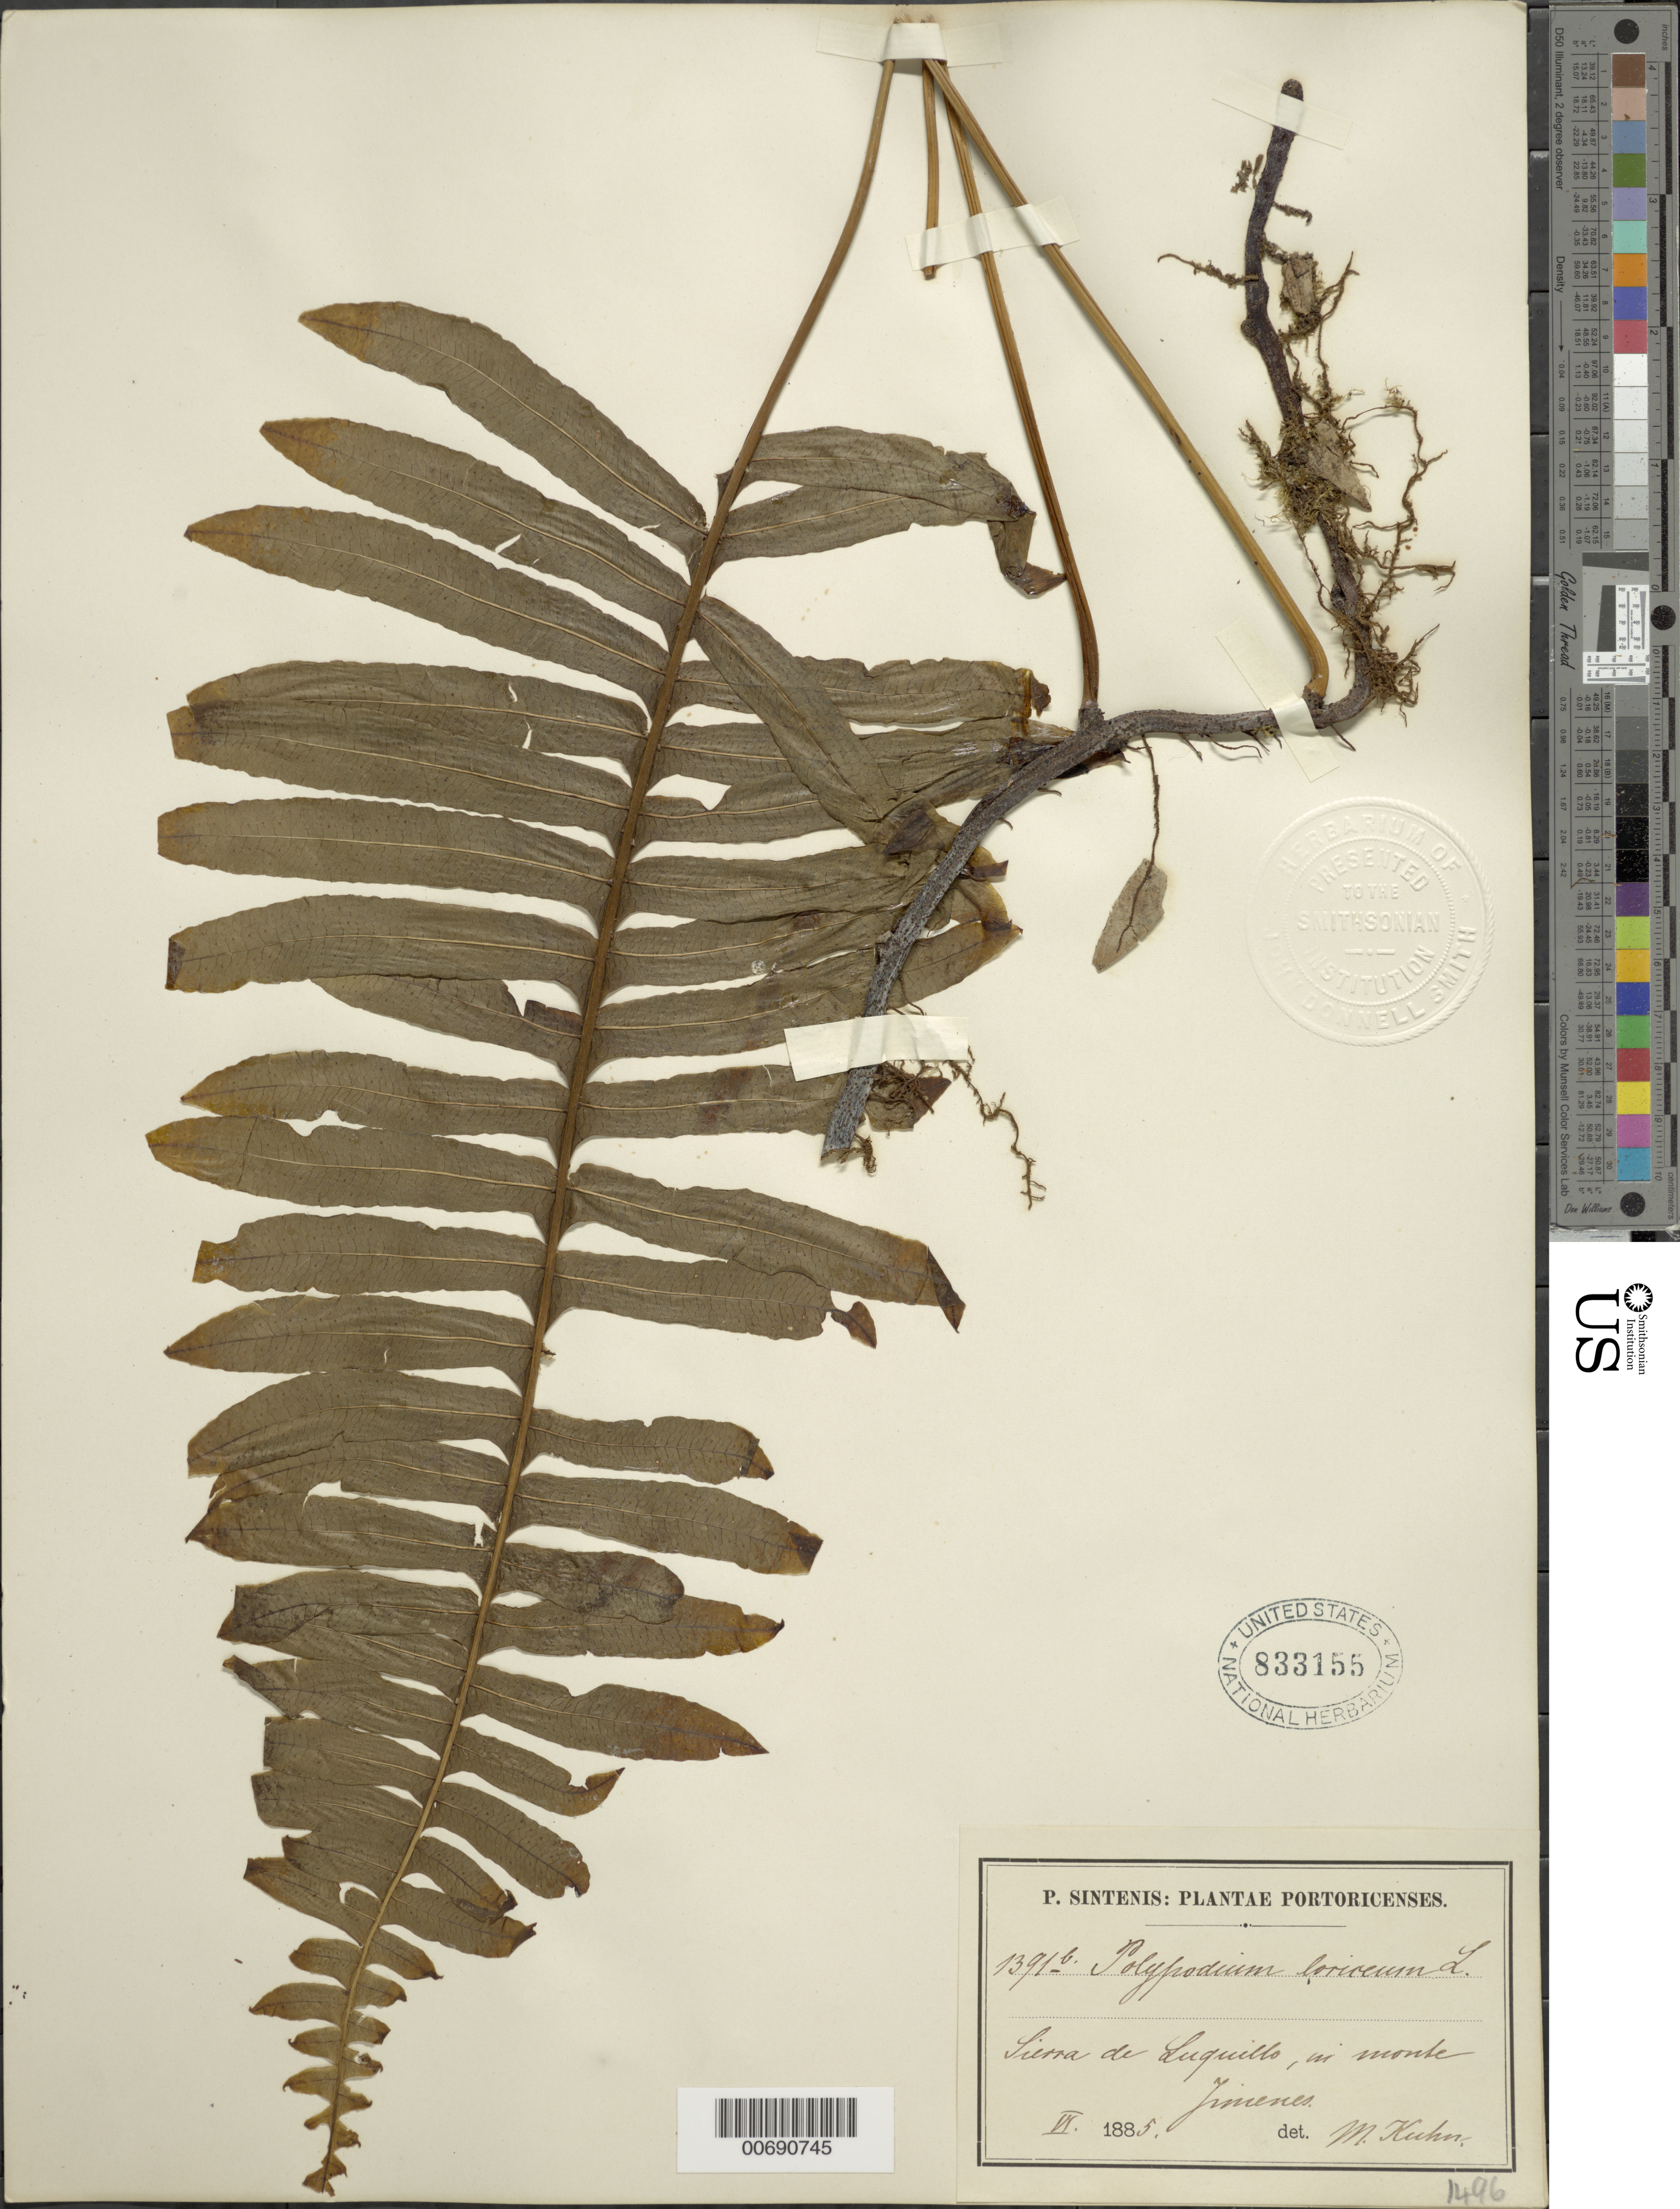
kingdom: Plantae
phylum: Tracheophyta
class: Polypodiopsida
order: Polypodiales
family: Polypodiaceae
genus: Serpocaulon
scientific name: Serpocaulon loriceum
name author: (L.) A.R. Sm.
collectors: P. Sintenis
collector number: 1391 b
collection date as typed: VI. 1885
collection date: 1885-06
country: Puerto Rico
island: Greater Antilles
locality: Sierra de Luquillo, in monte Jimenes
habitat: in monte Jimenes.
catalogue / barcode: US 833155